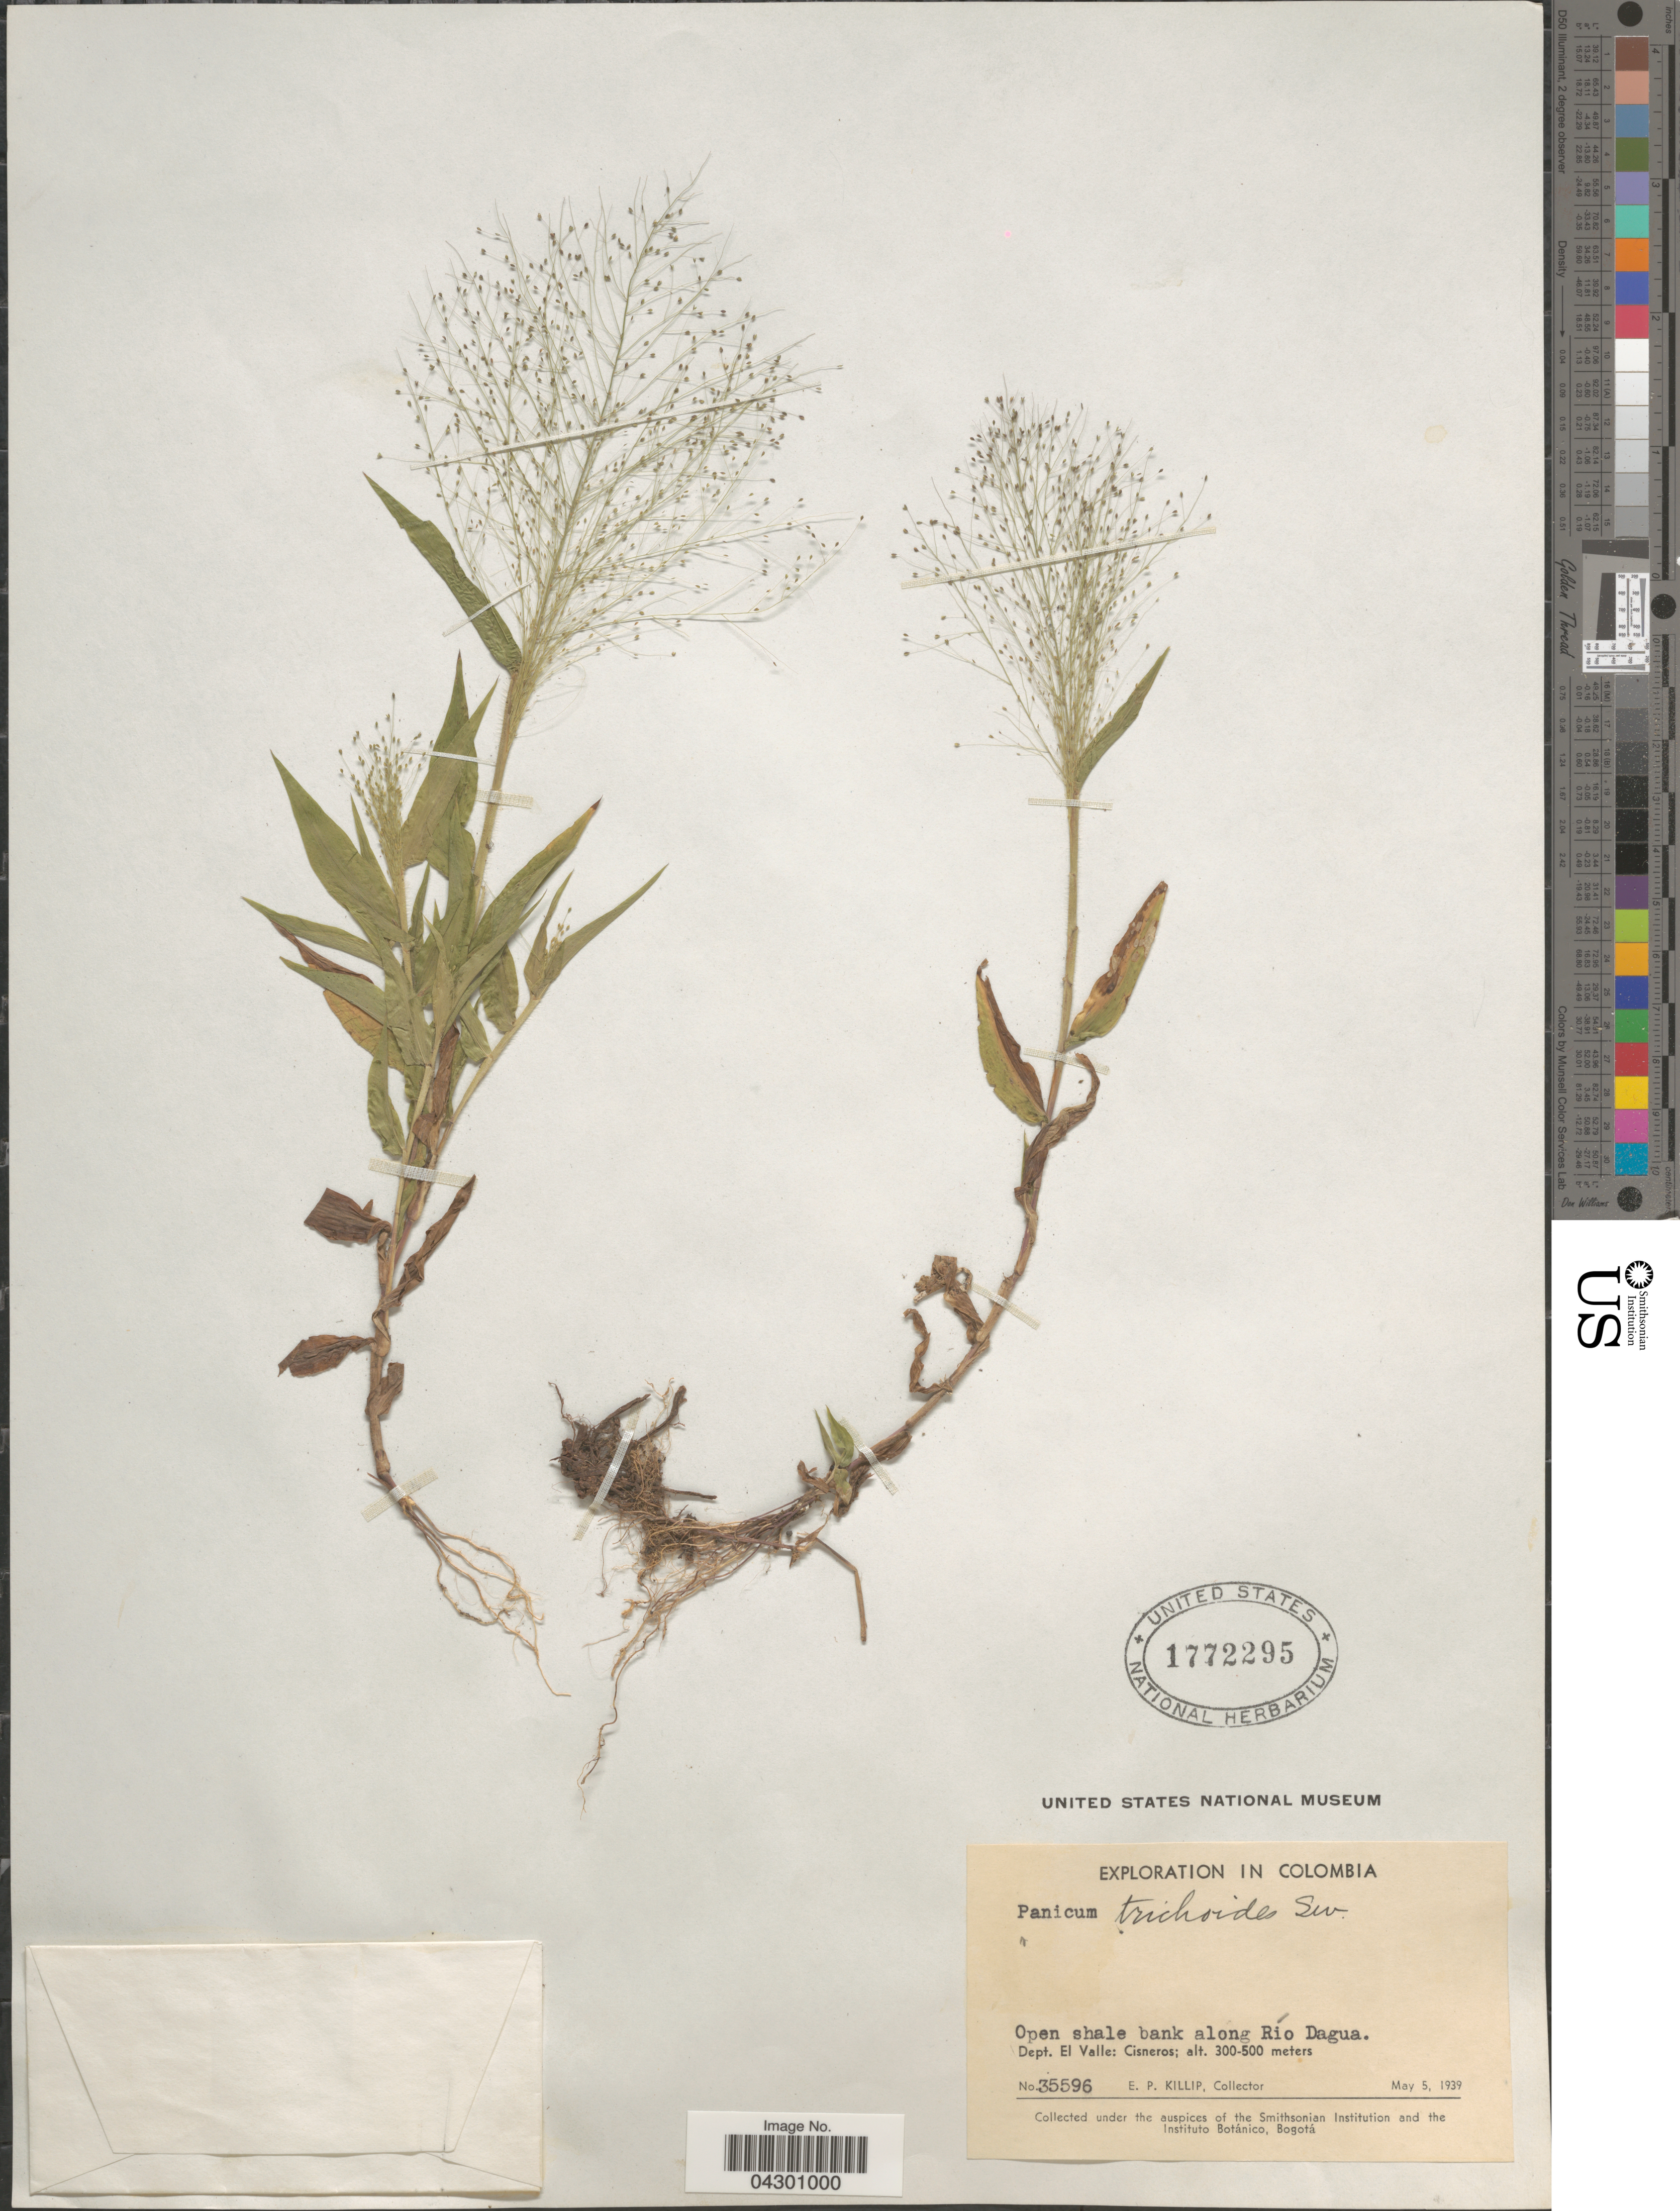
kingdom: Plantae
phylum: Tracheophyta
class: Liliopsida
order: Poales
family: Poaceae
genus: Panicum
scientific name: Panicum trichoides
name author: Sw.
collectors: E. P. Killip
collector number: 35596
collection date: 1939-05-05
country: Colombia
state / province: Valle del Cauca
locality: Exploration in Colombia. Along Río Dagua. Dept. El Valle: Cisneros.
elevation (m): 300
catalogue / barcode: US 1772295